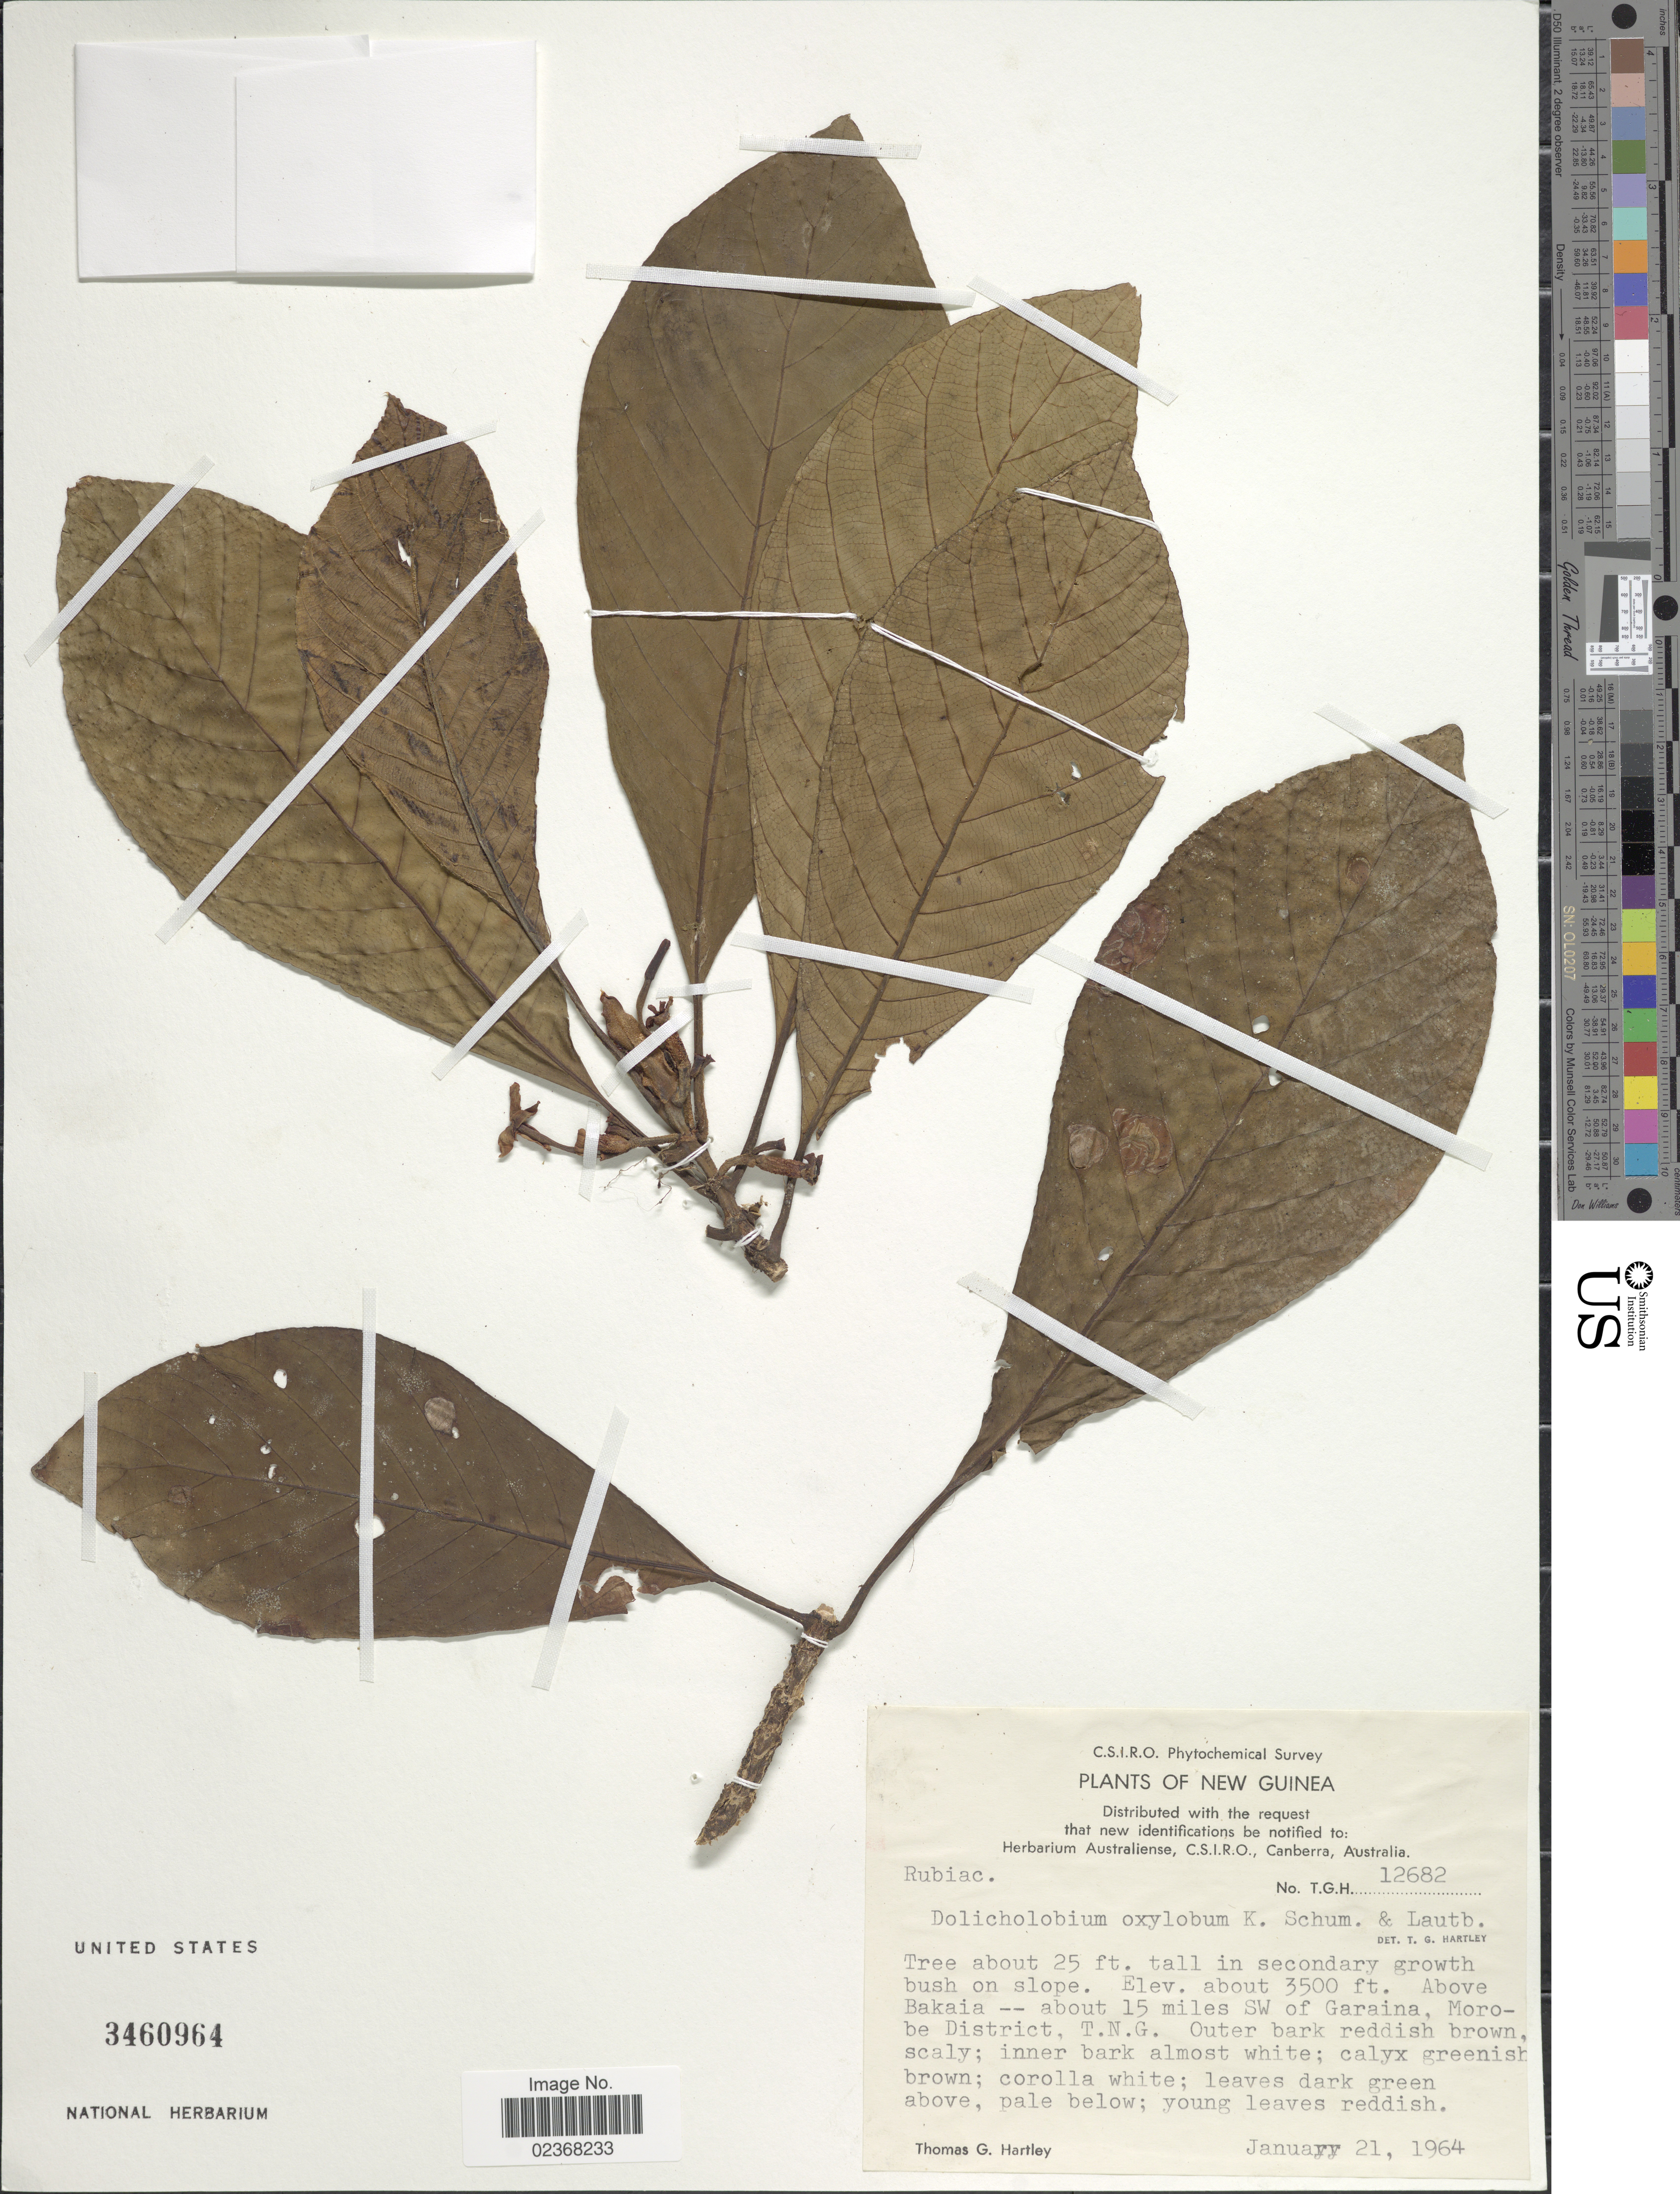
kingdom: Plantae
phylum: Tracheophyta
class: Magnoliopsida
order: Gentianales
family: Rubiaceae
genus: Dolicholobium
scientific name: Dolicholobium oxylobum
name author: K. Schum. & Lauterb.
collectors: T. G. Hartley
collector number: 12682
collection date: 1964-01-21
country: Papua New Guinea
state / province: Morobe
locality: Above Bakaia, about 15 miles SW of Garaina, Morobe District, T.N.G.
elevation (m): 1067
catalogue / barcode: US 3460964